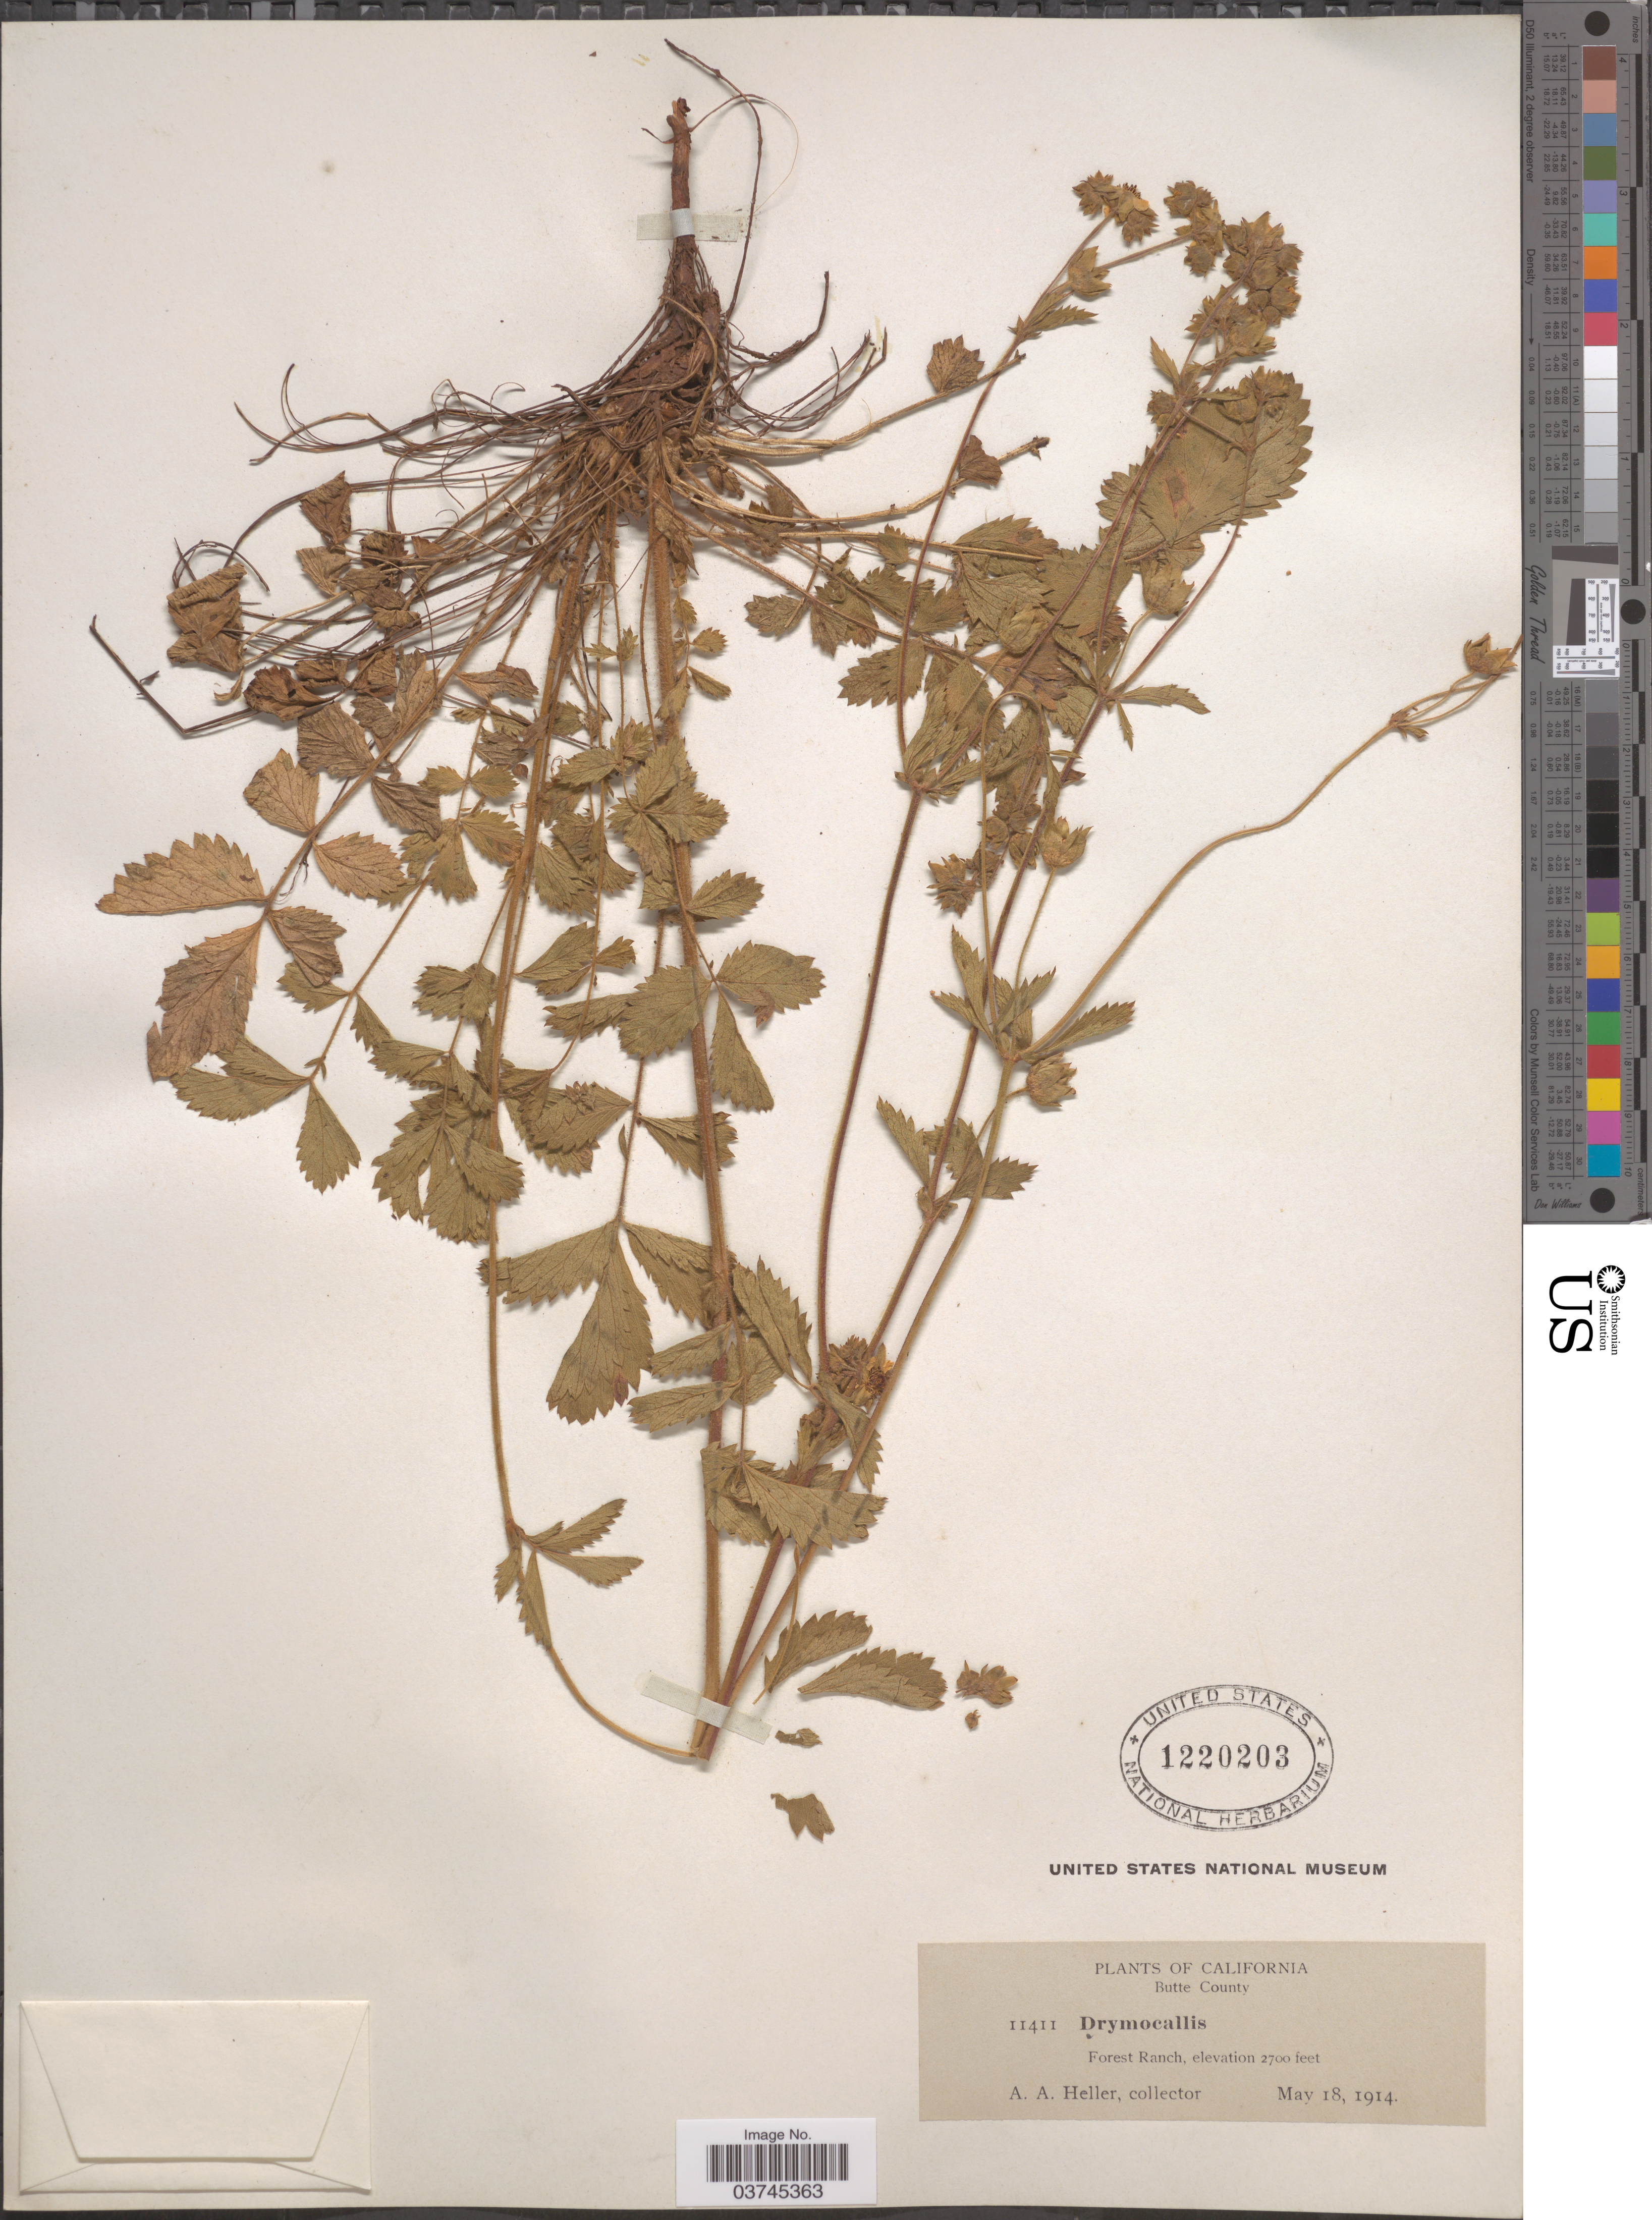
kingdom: Plantae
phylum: Tracheophyta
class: Magnoliopsida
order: Rosales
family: Rosaceae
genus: Drymocallis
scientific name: Drymocallis glandulosa subsp. reflexa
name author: (Greene) Soják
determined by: Strong, Mark T., (BOT), Smithsonian Institution - National Museum of Natural History (UNITED STATES)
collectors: A. A. Heller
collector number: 11411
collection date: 1914-05-18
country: United States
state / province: California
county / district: Butte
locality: Butte County. Forest Ranch.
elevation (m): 823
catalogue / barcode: US 1220203